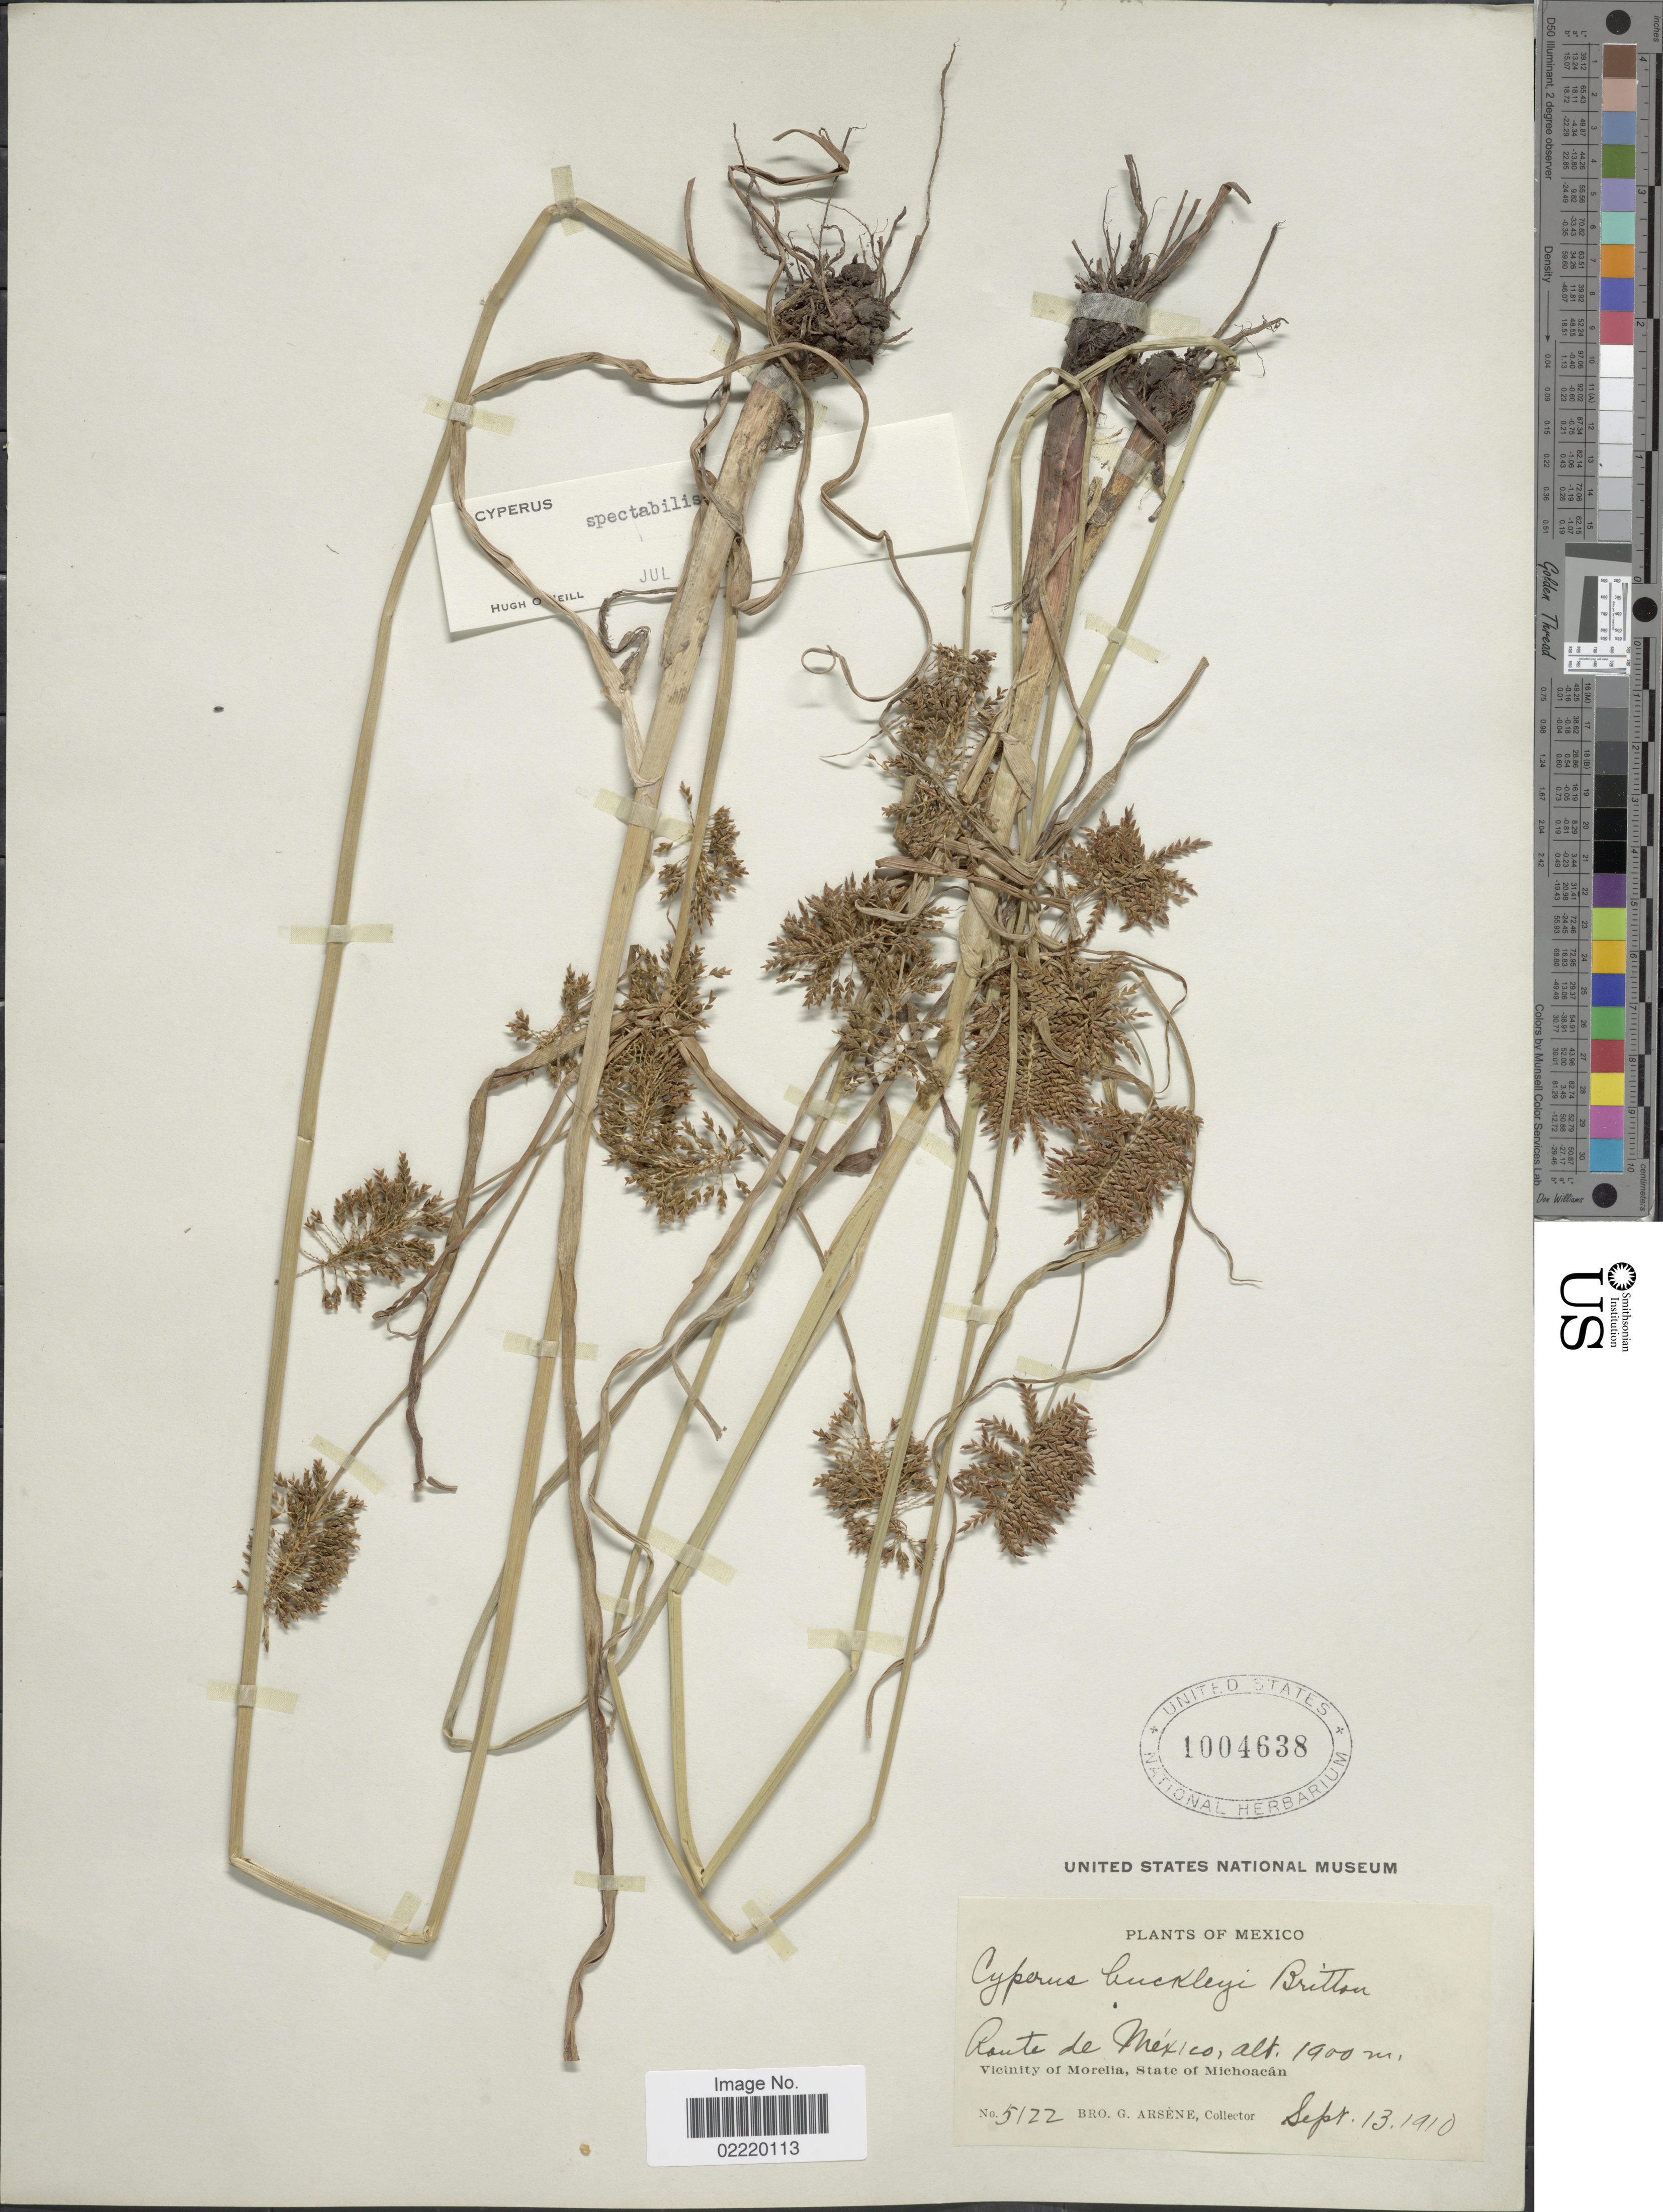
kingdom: Plantae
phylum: Tracheophyta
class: Liliopsida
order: Poales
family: Cyperaceae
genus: Cyperus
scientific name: Cyperus spectabilis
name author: Link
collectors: Bro. G. Arsène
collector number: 5122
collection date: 1910-09-13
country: Mexico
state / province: Michoacán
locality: Route de México, Vicinity of Morelia.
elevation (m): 1900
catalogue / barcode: US 1004638